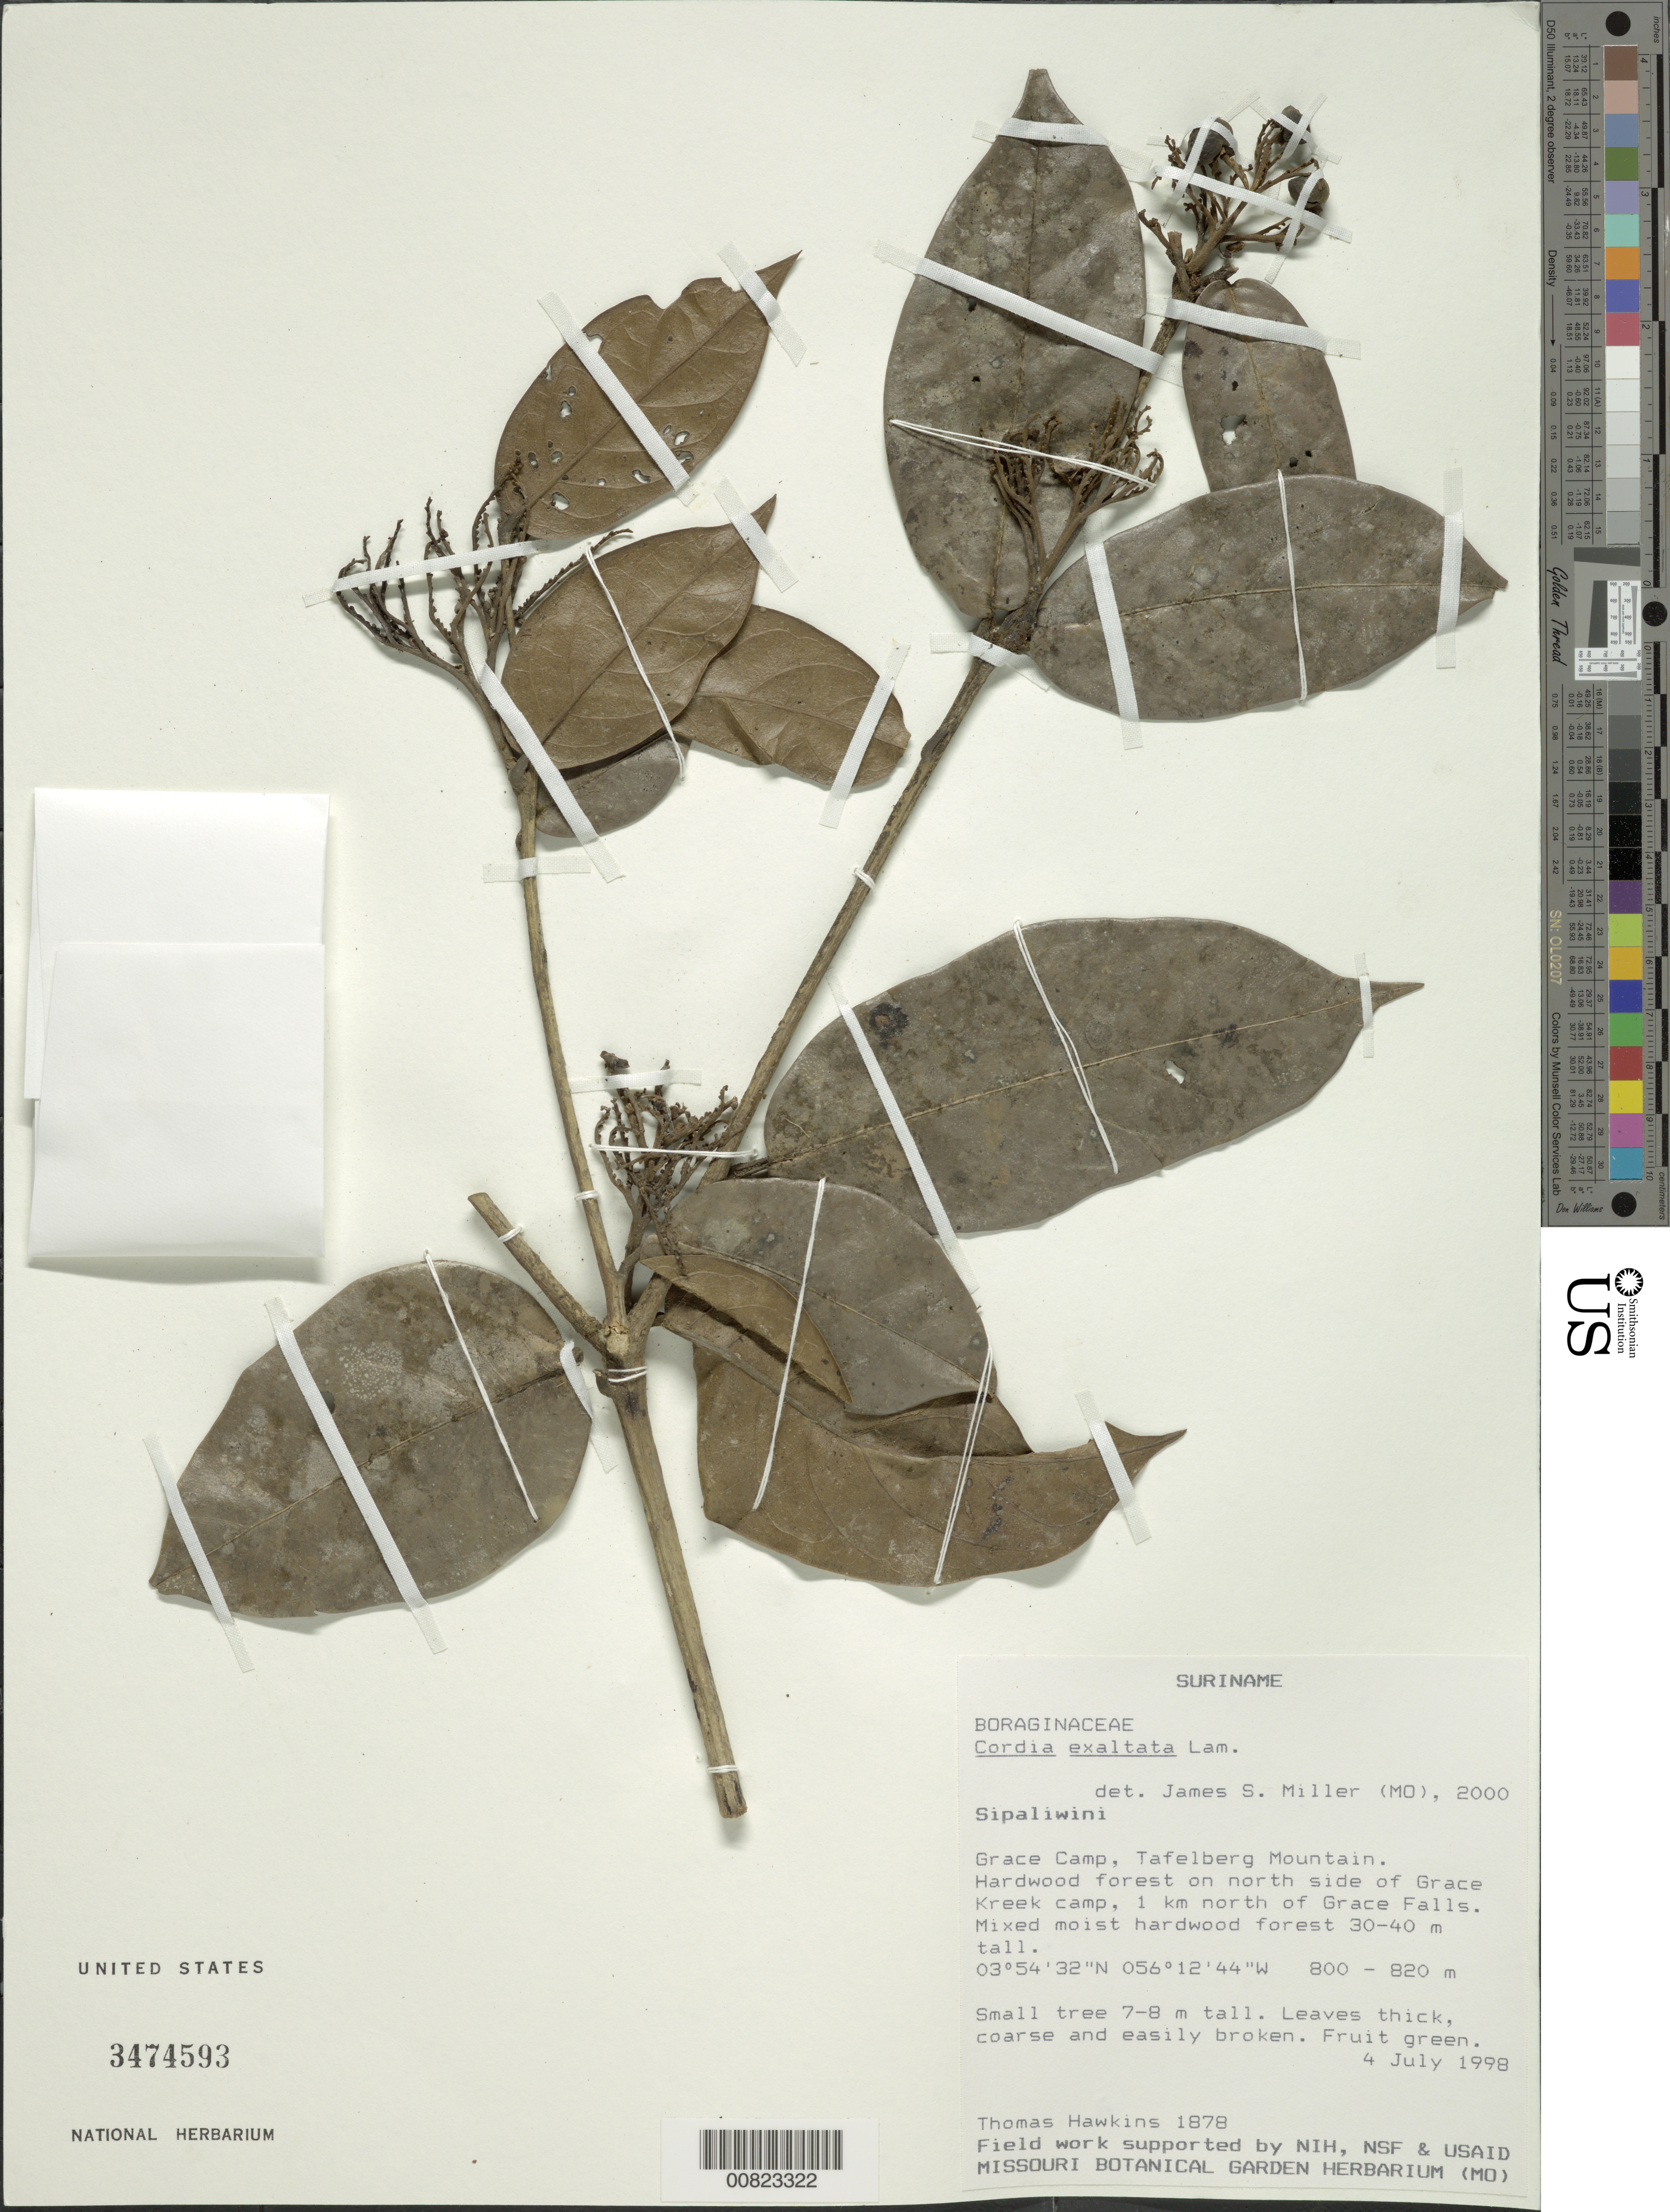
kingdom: Plantae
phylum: Tracheophyta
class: Magnoliopsida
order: Boraginales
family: Cordiaceae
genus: Cordia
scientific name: Cordia exaltata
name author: Lam.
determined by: Miller, James S., (MO), Missouri Botanical Garden (UNITED STATES)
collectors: T. Hawkins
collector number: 1878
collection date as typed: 4-Jul-98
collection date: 1998-07-04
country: Suriname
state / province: Sipaliwini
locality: Tafelberg (Table Mountain), Grace Kreek camp, N side; 1 km N of Grace Falls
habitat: Hardwood mixed moist forest 30-40 m tall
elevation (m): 800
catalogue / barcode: US 3474593